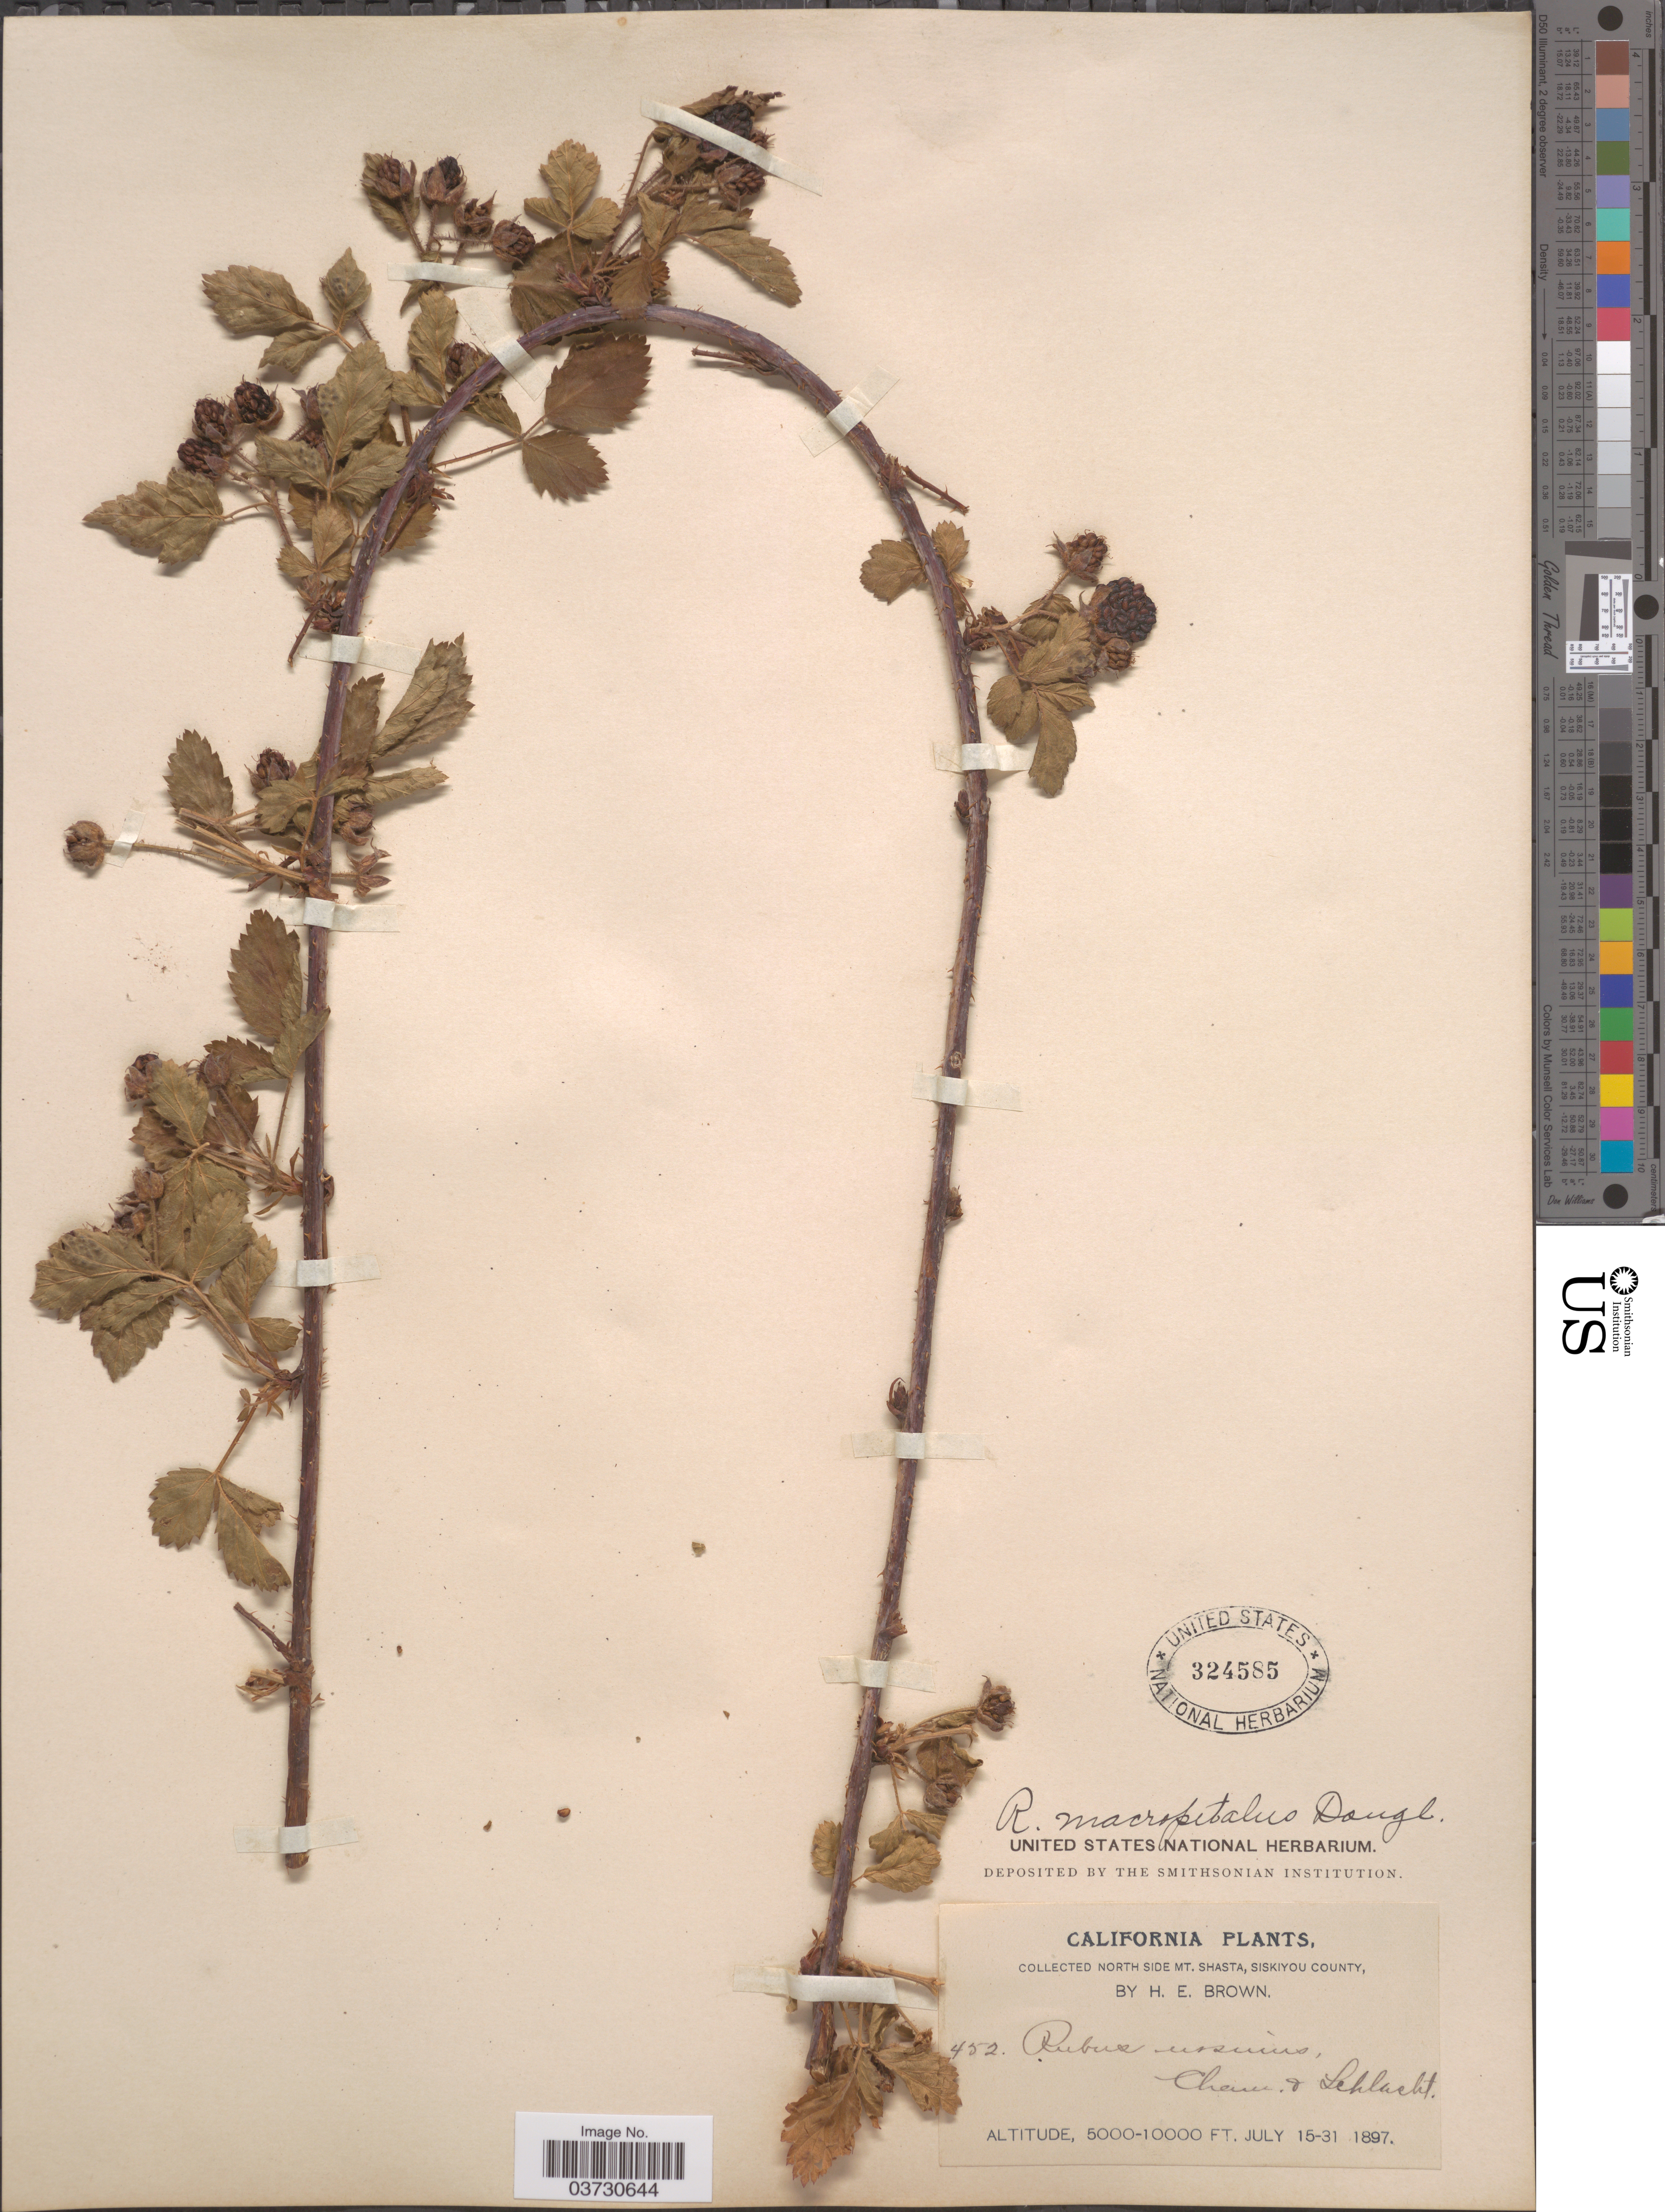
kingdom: Plantae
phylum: Tracheophyta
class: Magnoliopsida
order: Rosales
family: Rosaceae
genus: Rubus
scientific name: Rubus macropetalus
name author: Douglas ex Hook.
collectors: H. E. Brown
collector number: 452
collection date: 1897-07-15/1897-07-31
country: United States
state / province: California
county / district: Siskiyou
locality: North side Mt. Shasta, Siskiyou County.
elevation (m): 1524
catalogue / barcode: US 324585